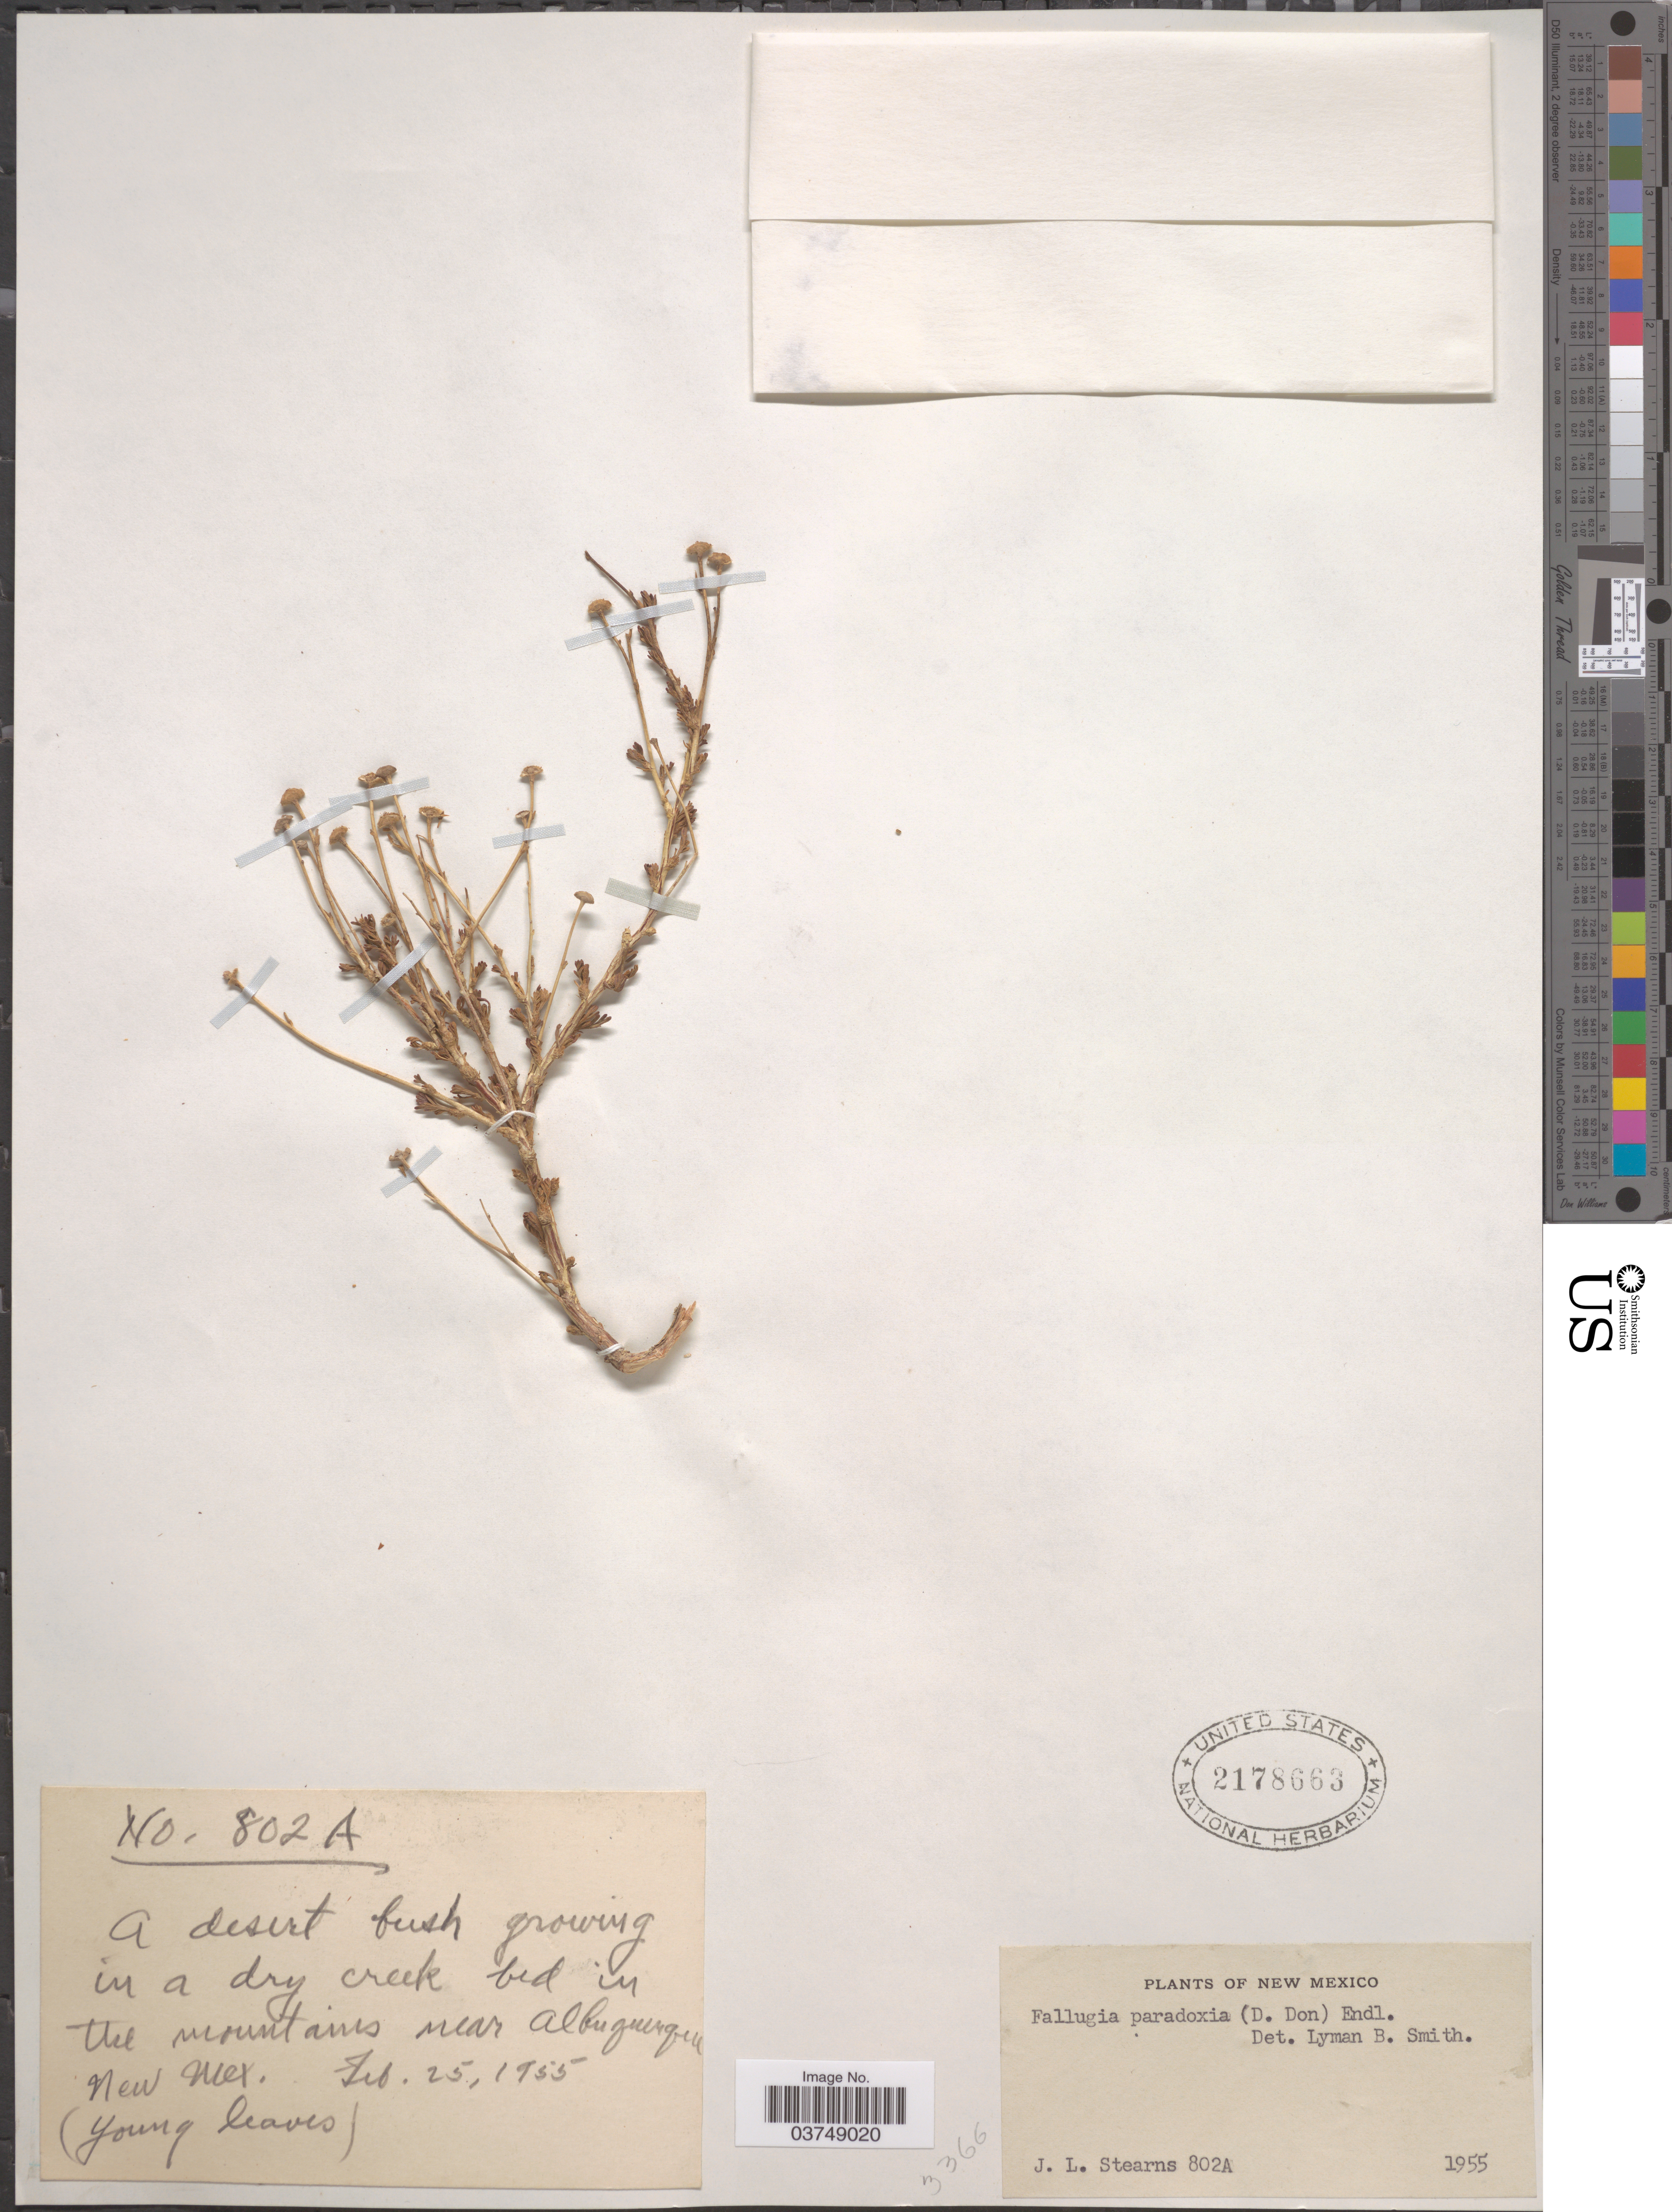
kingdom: Plantae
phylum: Tracheophyta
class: Magnoliopsida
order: Rosales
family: Rosaceae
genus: Fallugia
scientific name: Fallugia acuminata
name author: (Wooton) Rydb.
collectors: J. Stearns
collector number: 802A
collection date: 1955-02-25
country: United States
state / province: New Mexico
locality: In the mountains near Albuquerque.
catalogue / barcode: US 2178663